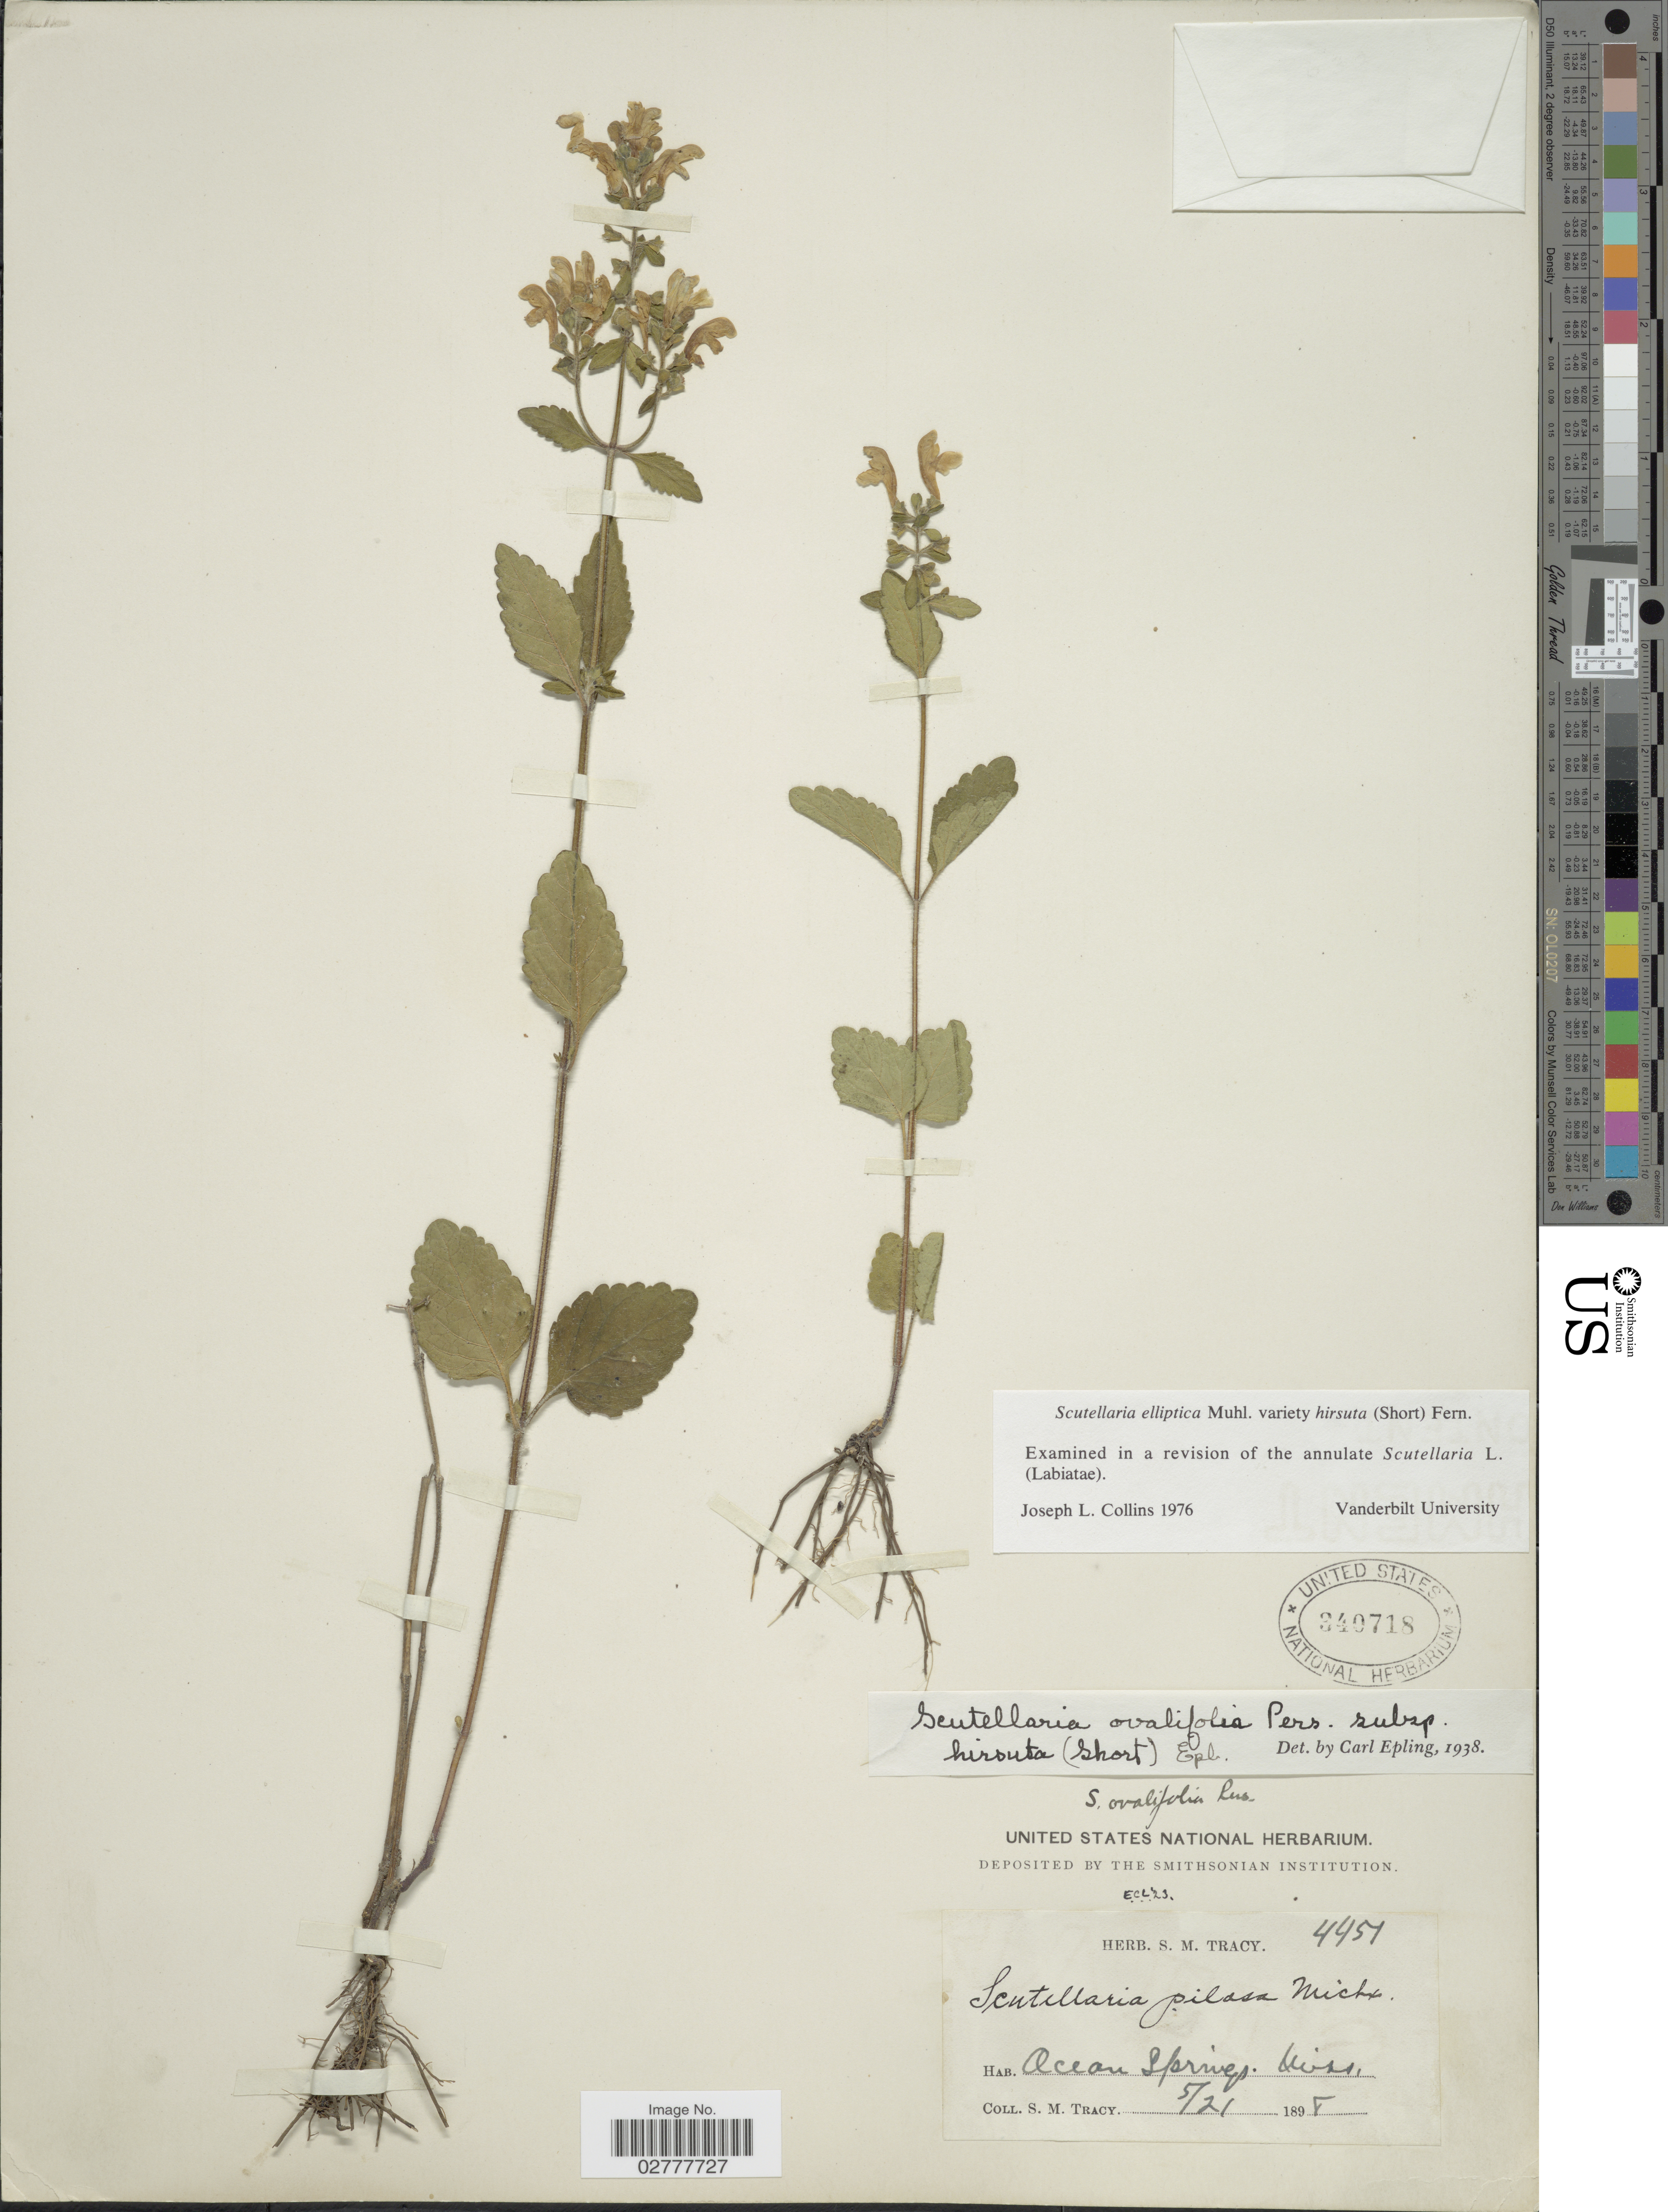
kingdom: Plantae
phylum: Tracheophyta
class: Magnoliopsida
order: Lamiales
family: Lamiaceae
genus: Scutellaria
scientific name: Scutellaria elliptica var. hirsuta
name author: (A. Gray) Fernald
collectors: S. M. Tracy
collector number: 4451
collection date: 1898-05-21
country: United States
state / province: Mississippi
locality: Ocean Springs.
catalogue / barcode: US 340718